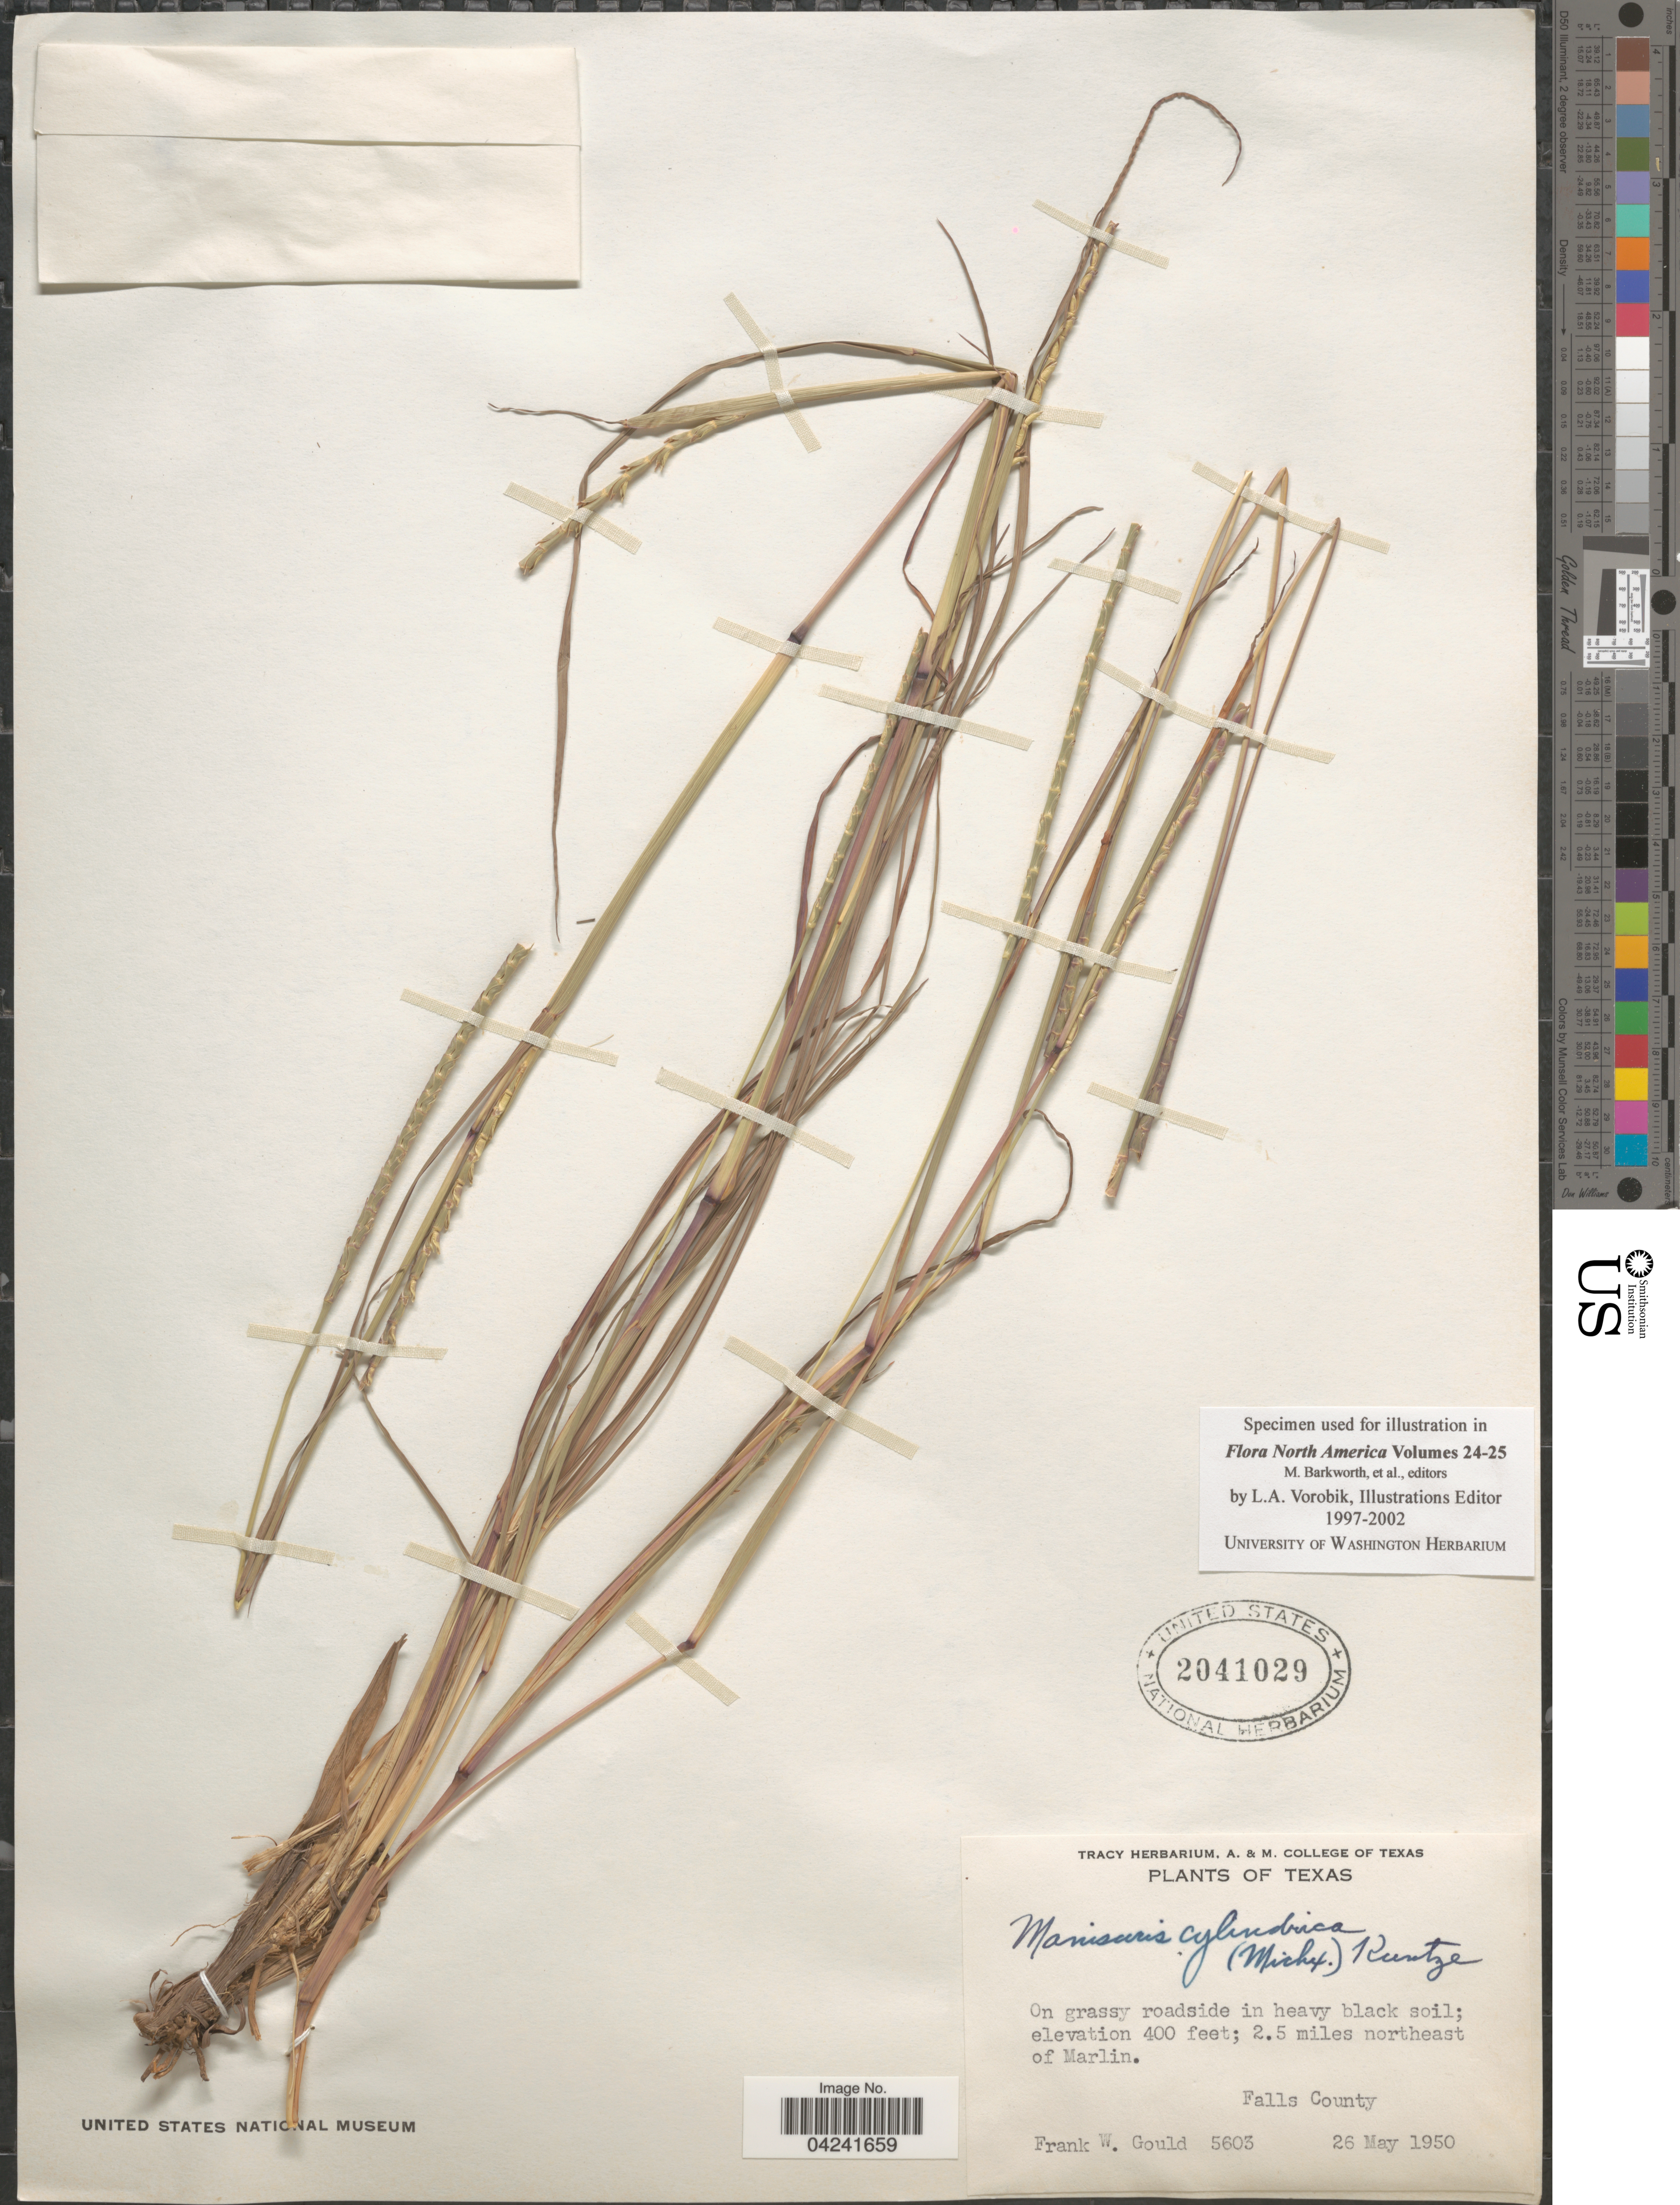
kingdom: Plantae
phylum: Tracheophyta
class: Liliopsida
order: Poales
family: Poaceae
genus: Mnesithea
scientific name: Mnesithea cylindrica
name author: (Michx.) de Koning & Sosef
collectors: F. W. Gould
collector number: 5603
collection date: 1950-05-26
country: United States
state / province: Texas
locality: On grassy roadside in heacy black soil; 2.5 miles northeast of Marlin. Falls County.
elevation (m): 122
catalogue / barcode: US 2041029